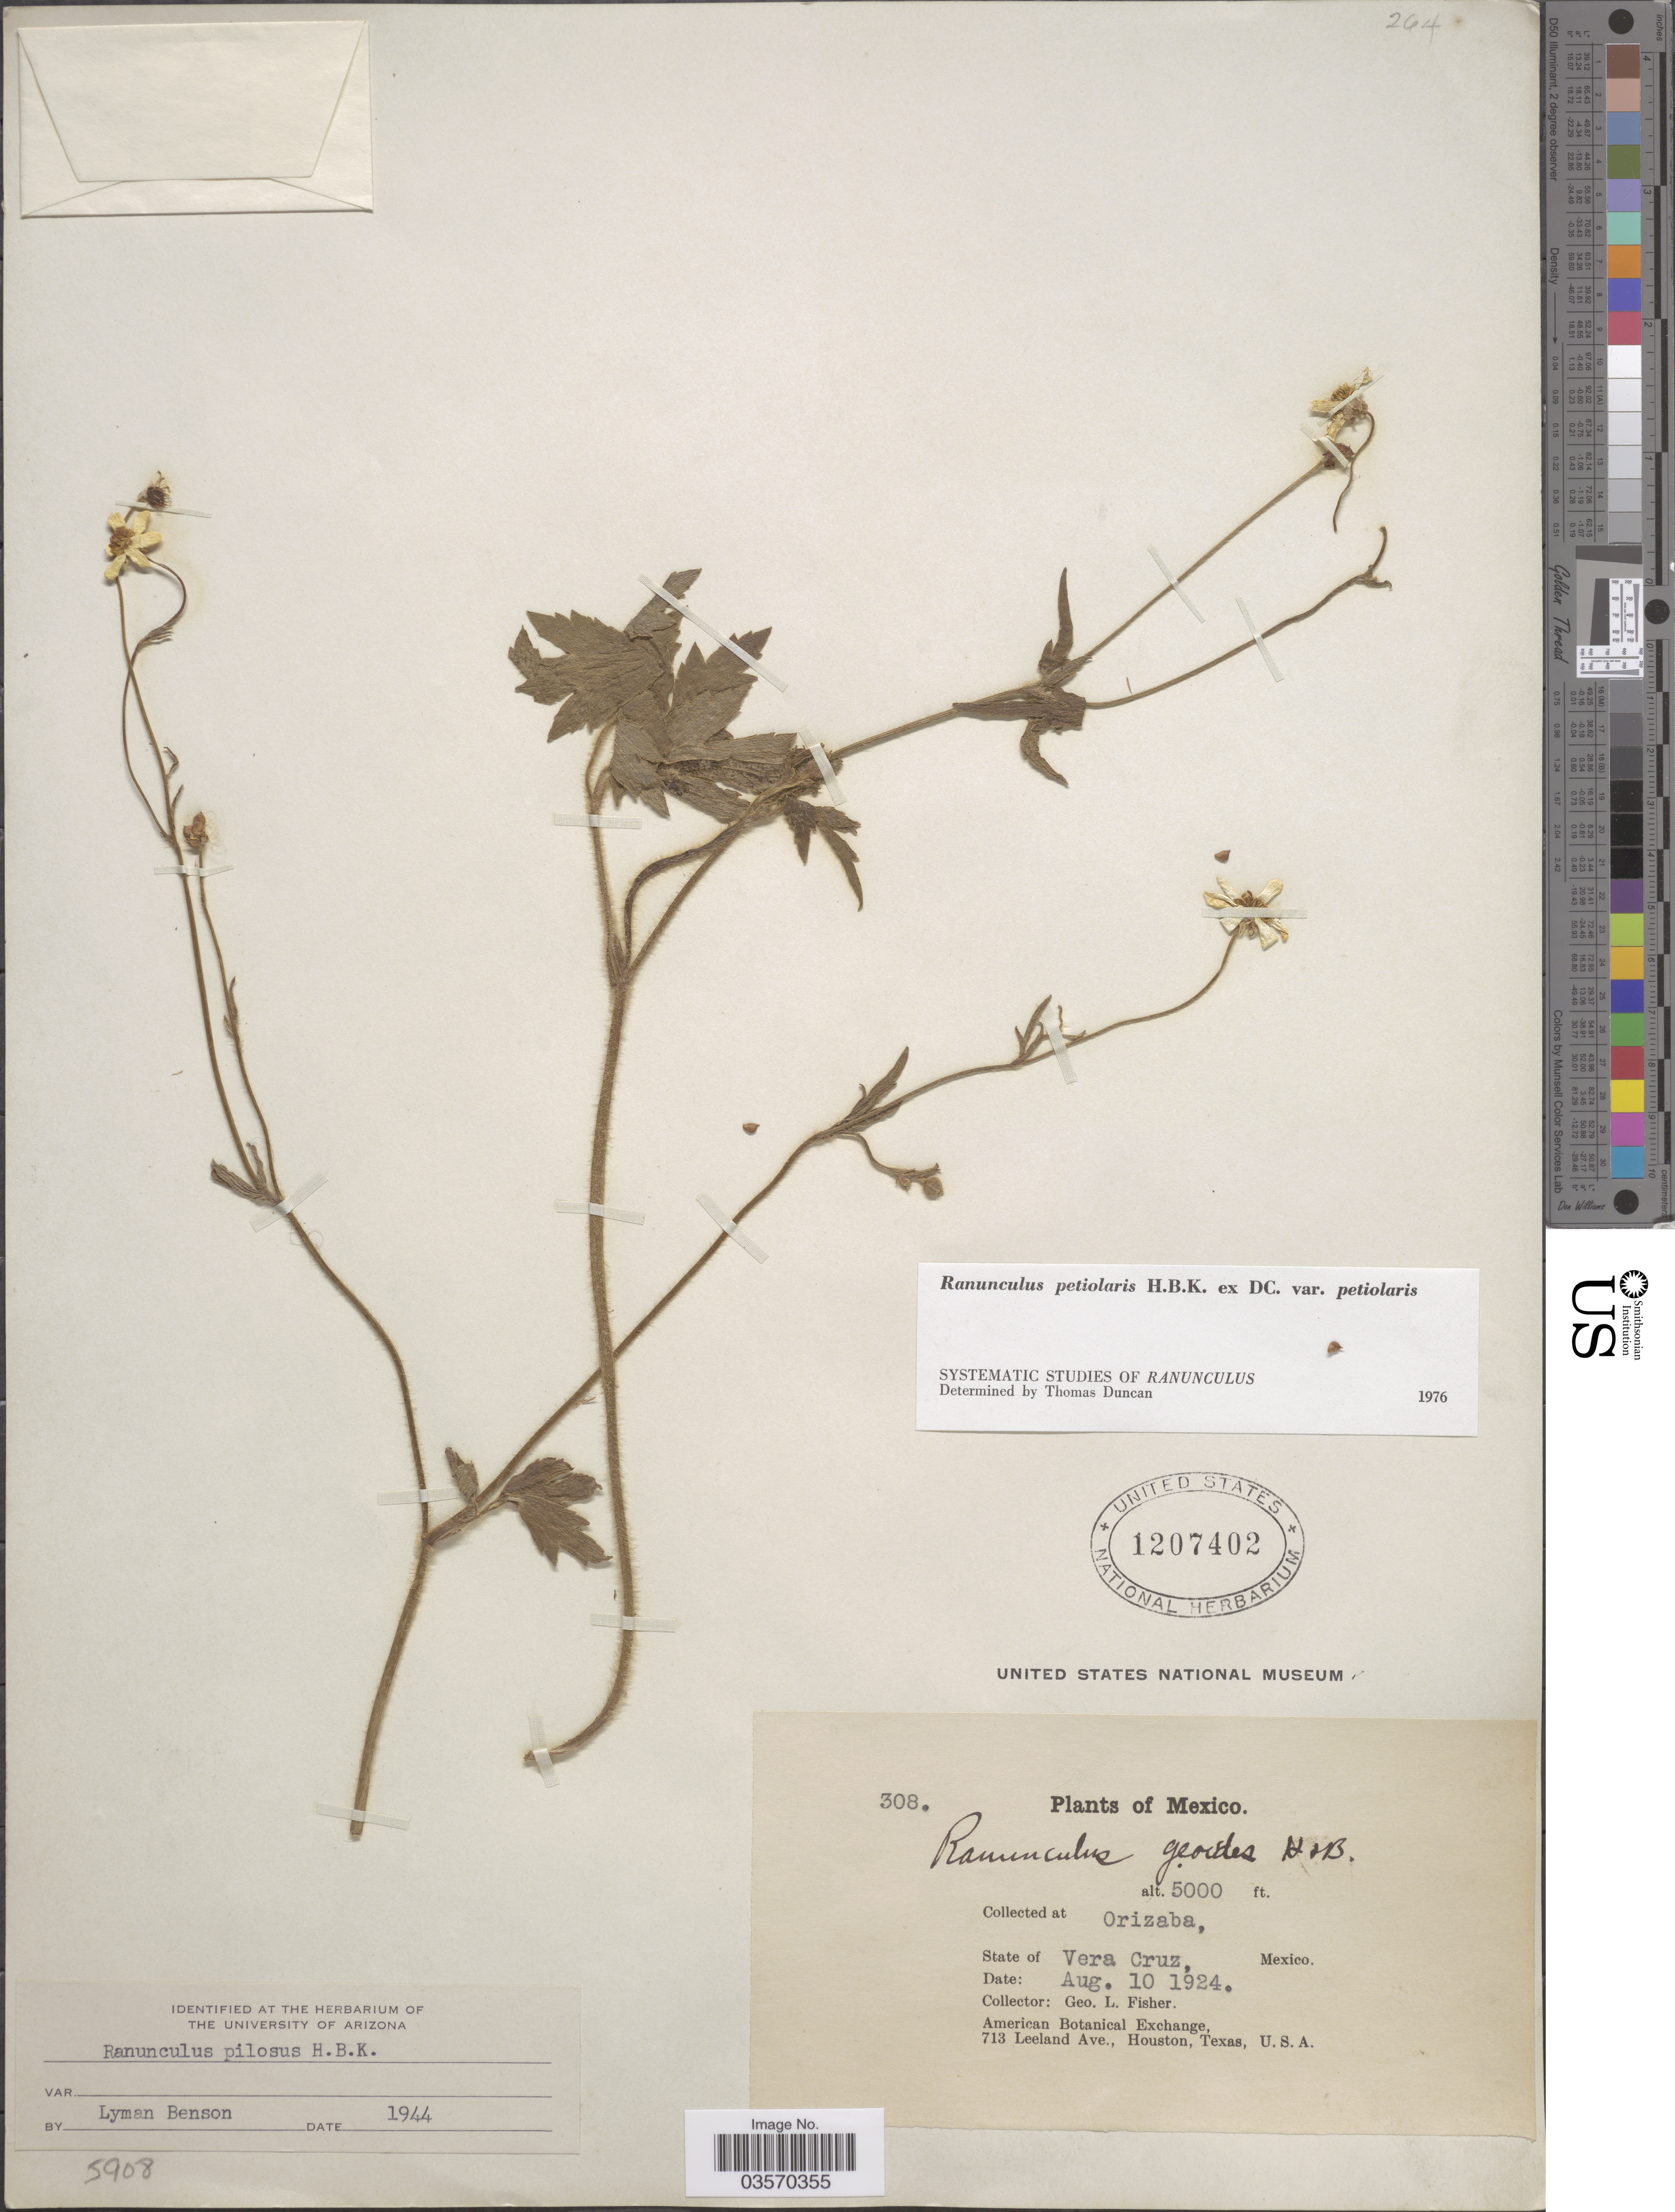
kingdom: Plantae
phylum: Tracheophyta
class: Magnoliopsida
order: Ranunculales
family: Ranunculaceae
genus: Ranunculus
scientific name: Ranunculus petiolaris var. petiolaris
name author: Kunth ex DC.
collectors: G. L. Fisher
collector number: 308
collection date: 1924-08-10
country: Mexico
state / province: Veracruz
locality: Orizaba, State of Vera Cruz.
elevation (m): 1524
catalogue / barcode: US 1207402